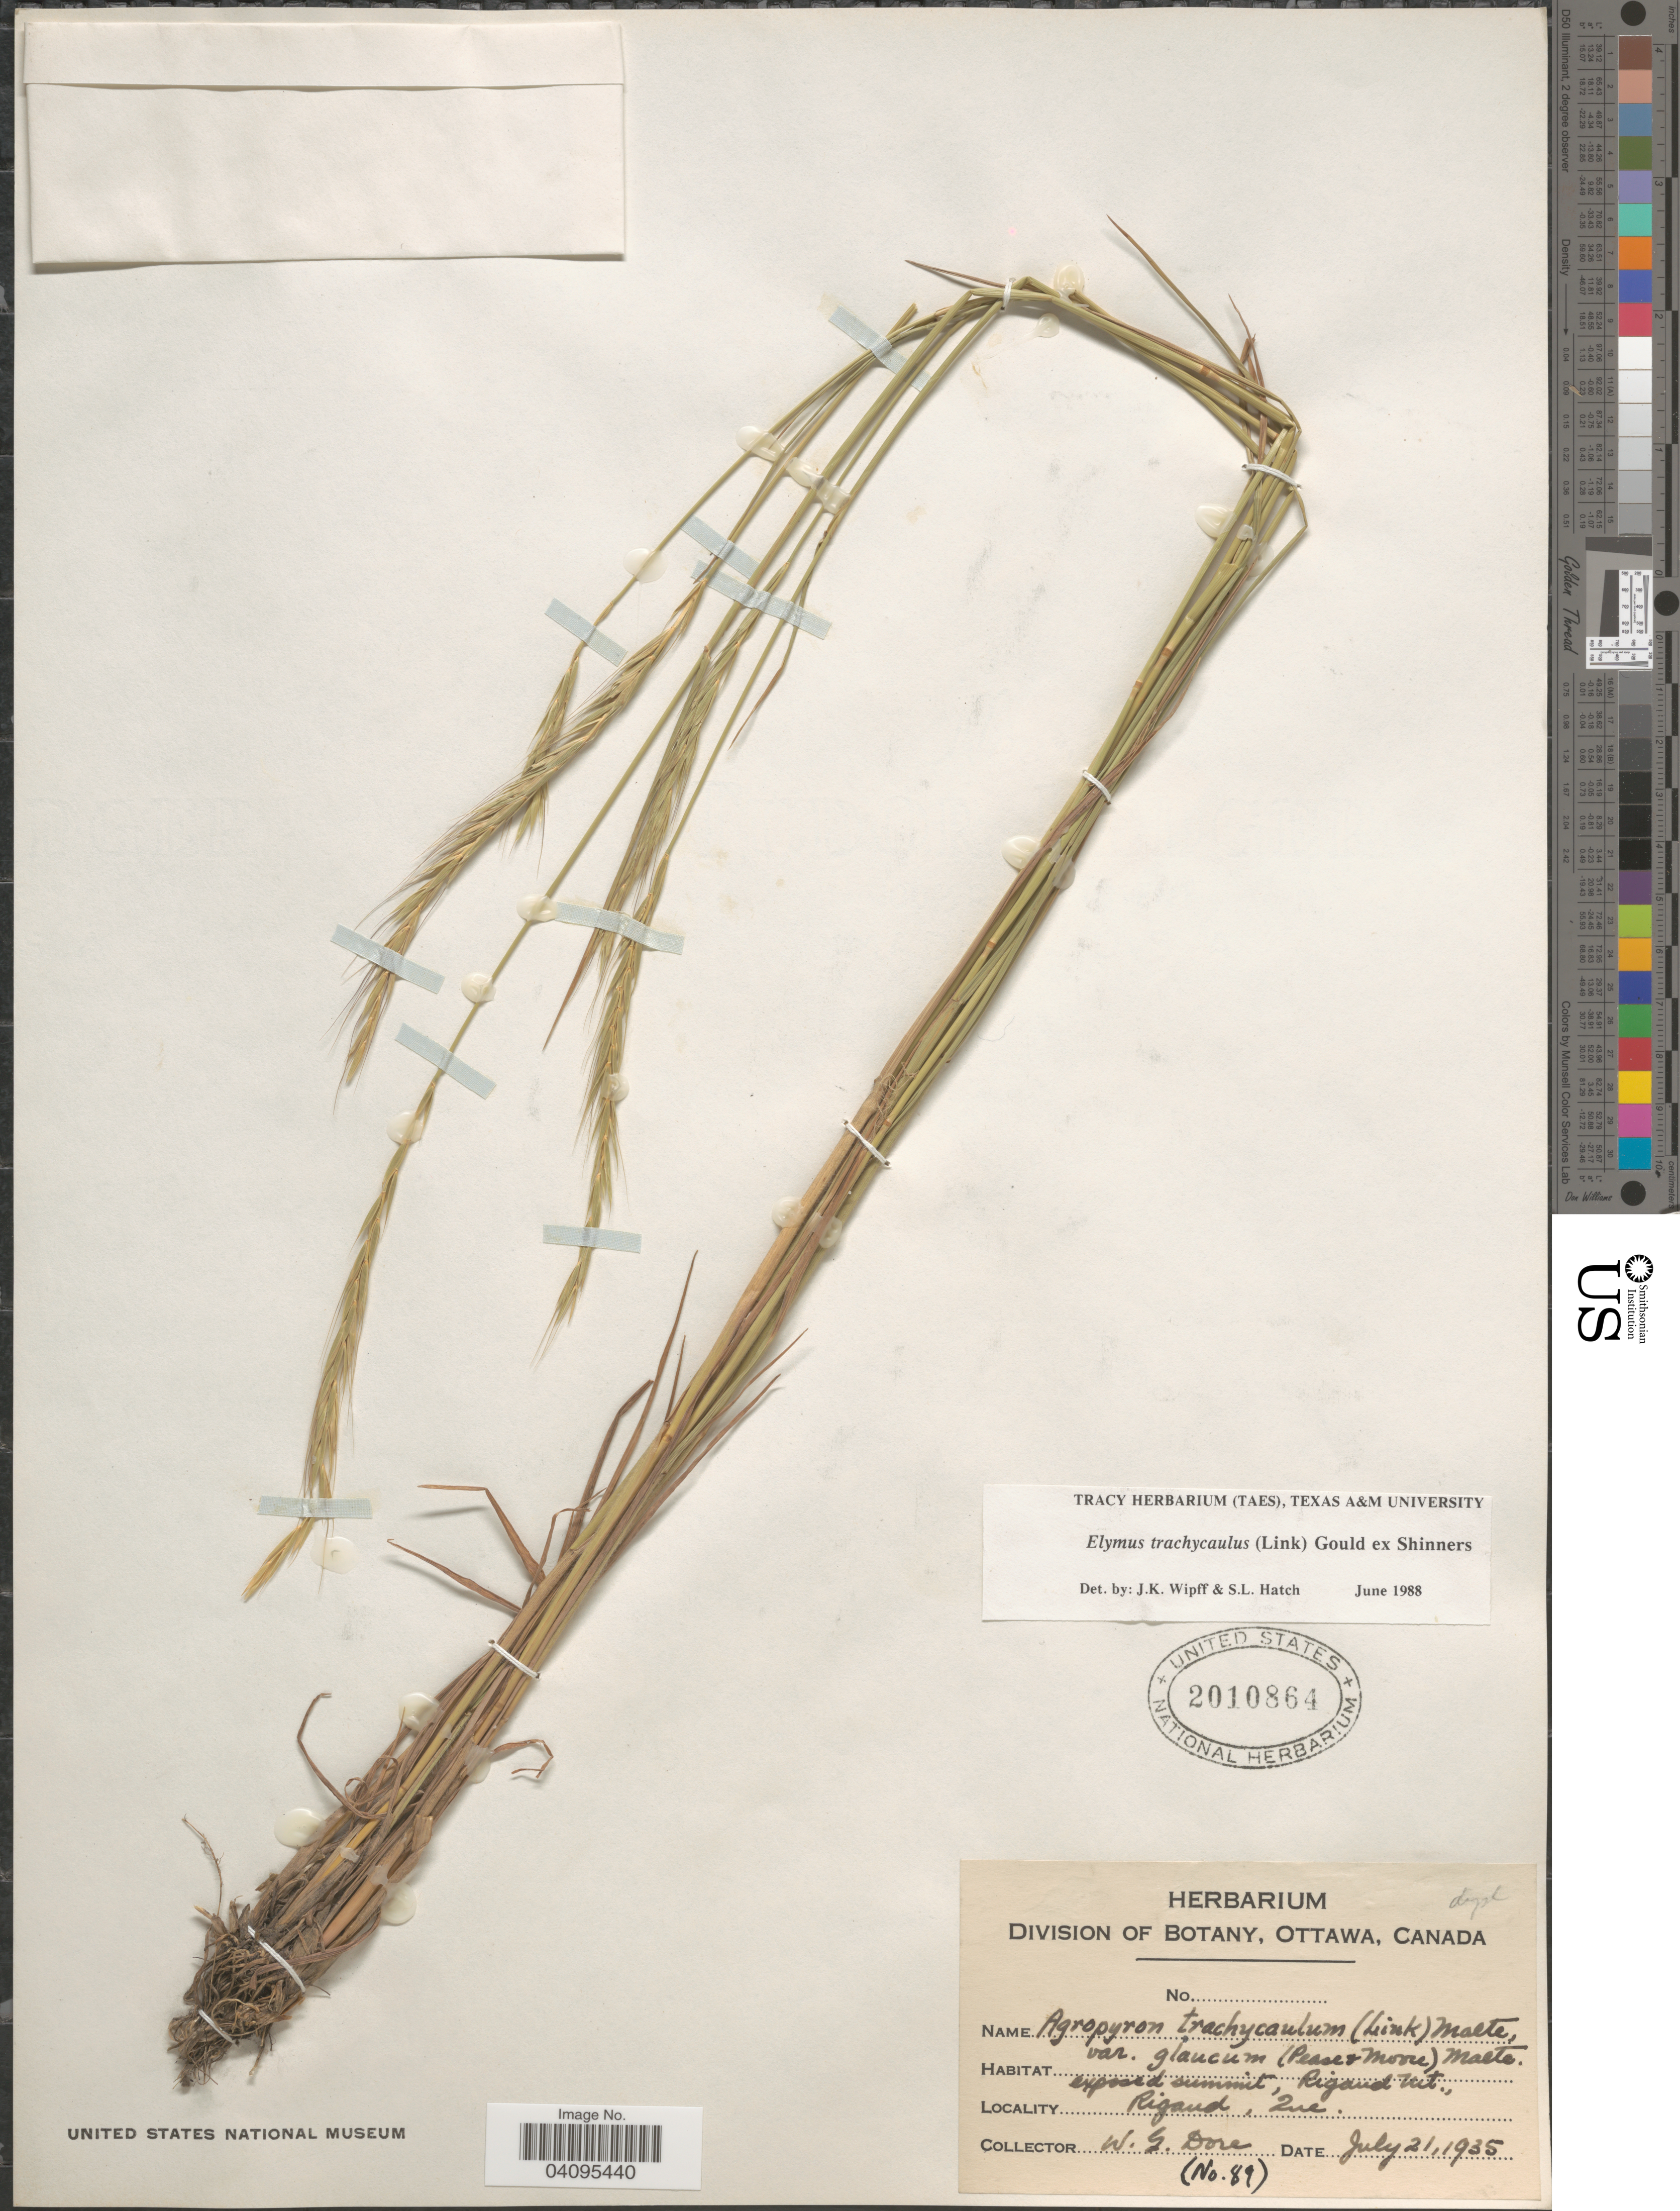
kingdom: Plantae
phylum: Tracheophyta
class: Liliopsida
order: Poales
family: Poaceae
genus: Elymus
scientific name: Elymus trachycaulus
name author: (Link) Gould ex Shinners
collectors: W. Dore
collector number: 81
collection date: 1935-07-21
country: Canada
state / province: Quebec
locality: Exposed summit, Rigand Mt., Rigand.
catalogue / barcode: US 2010864